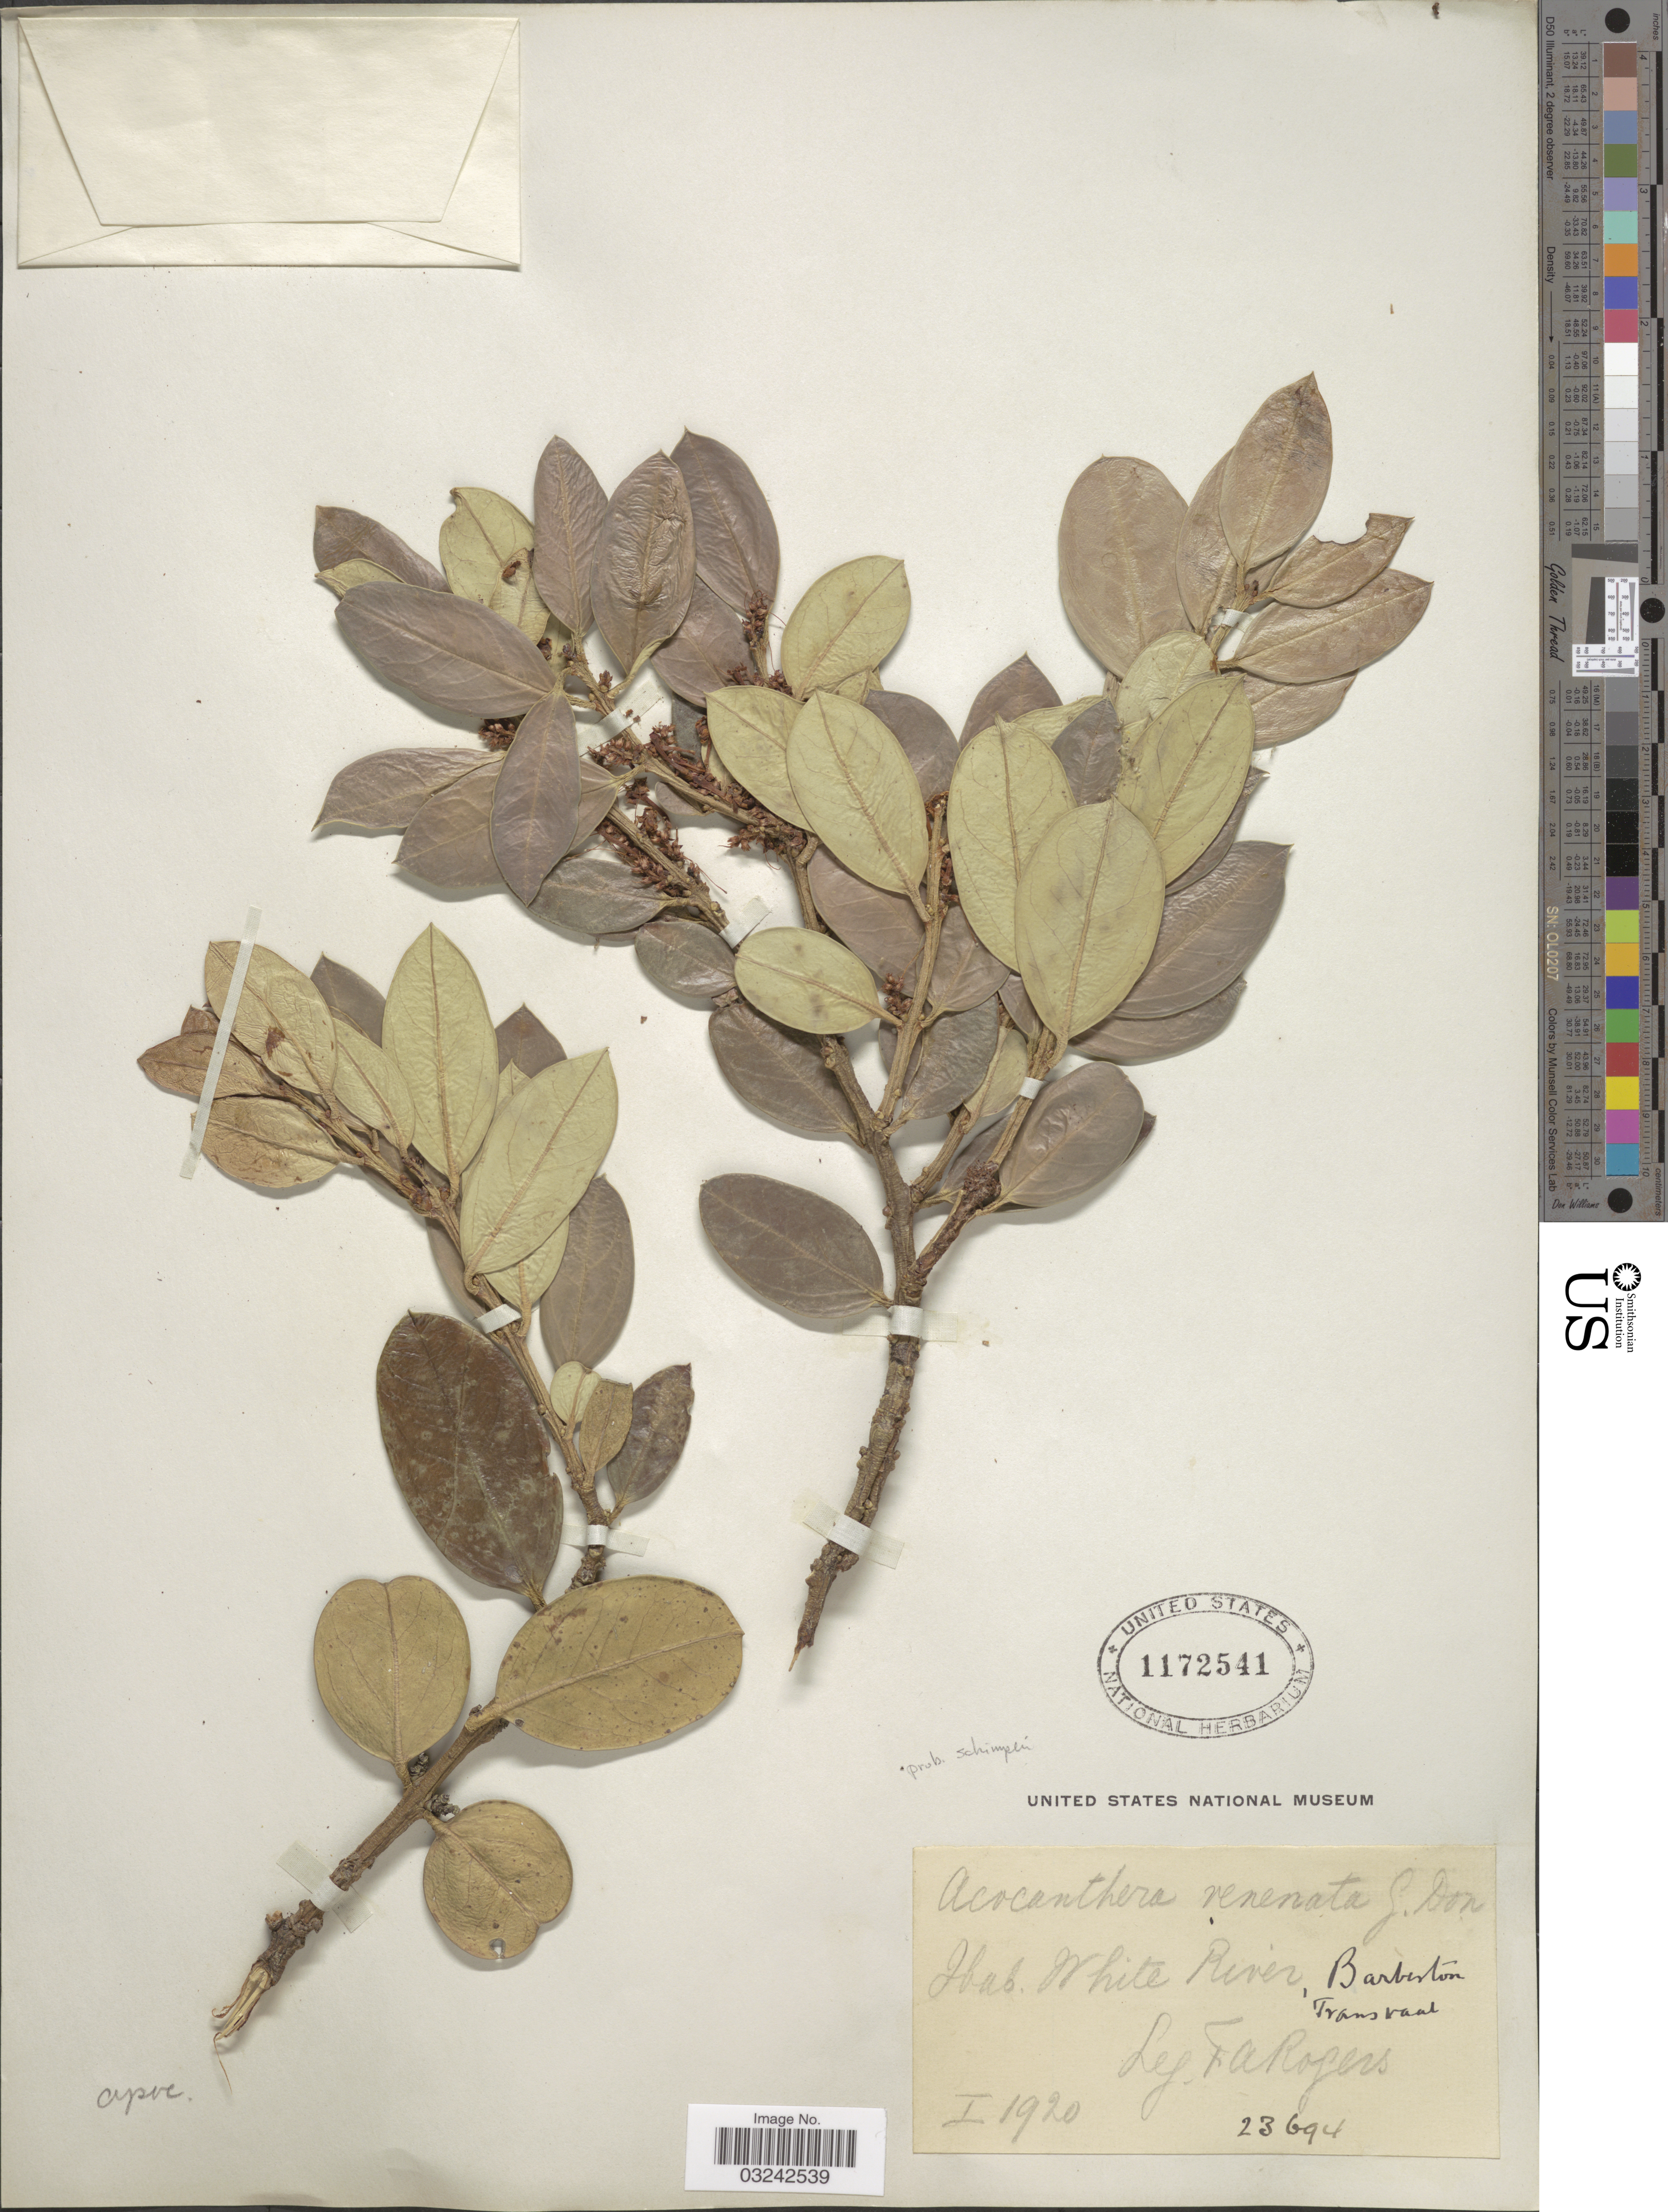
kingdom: Plantae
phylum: Tracheophyta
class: Magnoliopsida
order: Gentianales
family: Apocynaceae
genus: Acokanthera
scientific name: Acokanthera oppositifolia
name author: (Lam.) Codd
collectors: F. A. Rogers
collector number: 23694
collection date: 1920-01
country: South Africa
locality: White River, Barberton, Transvaal.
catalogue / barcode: US 1172541